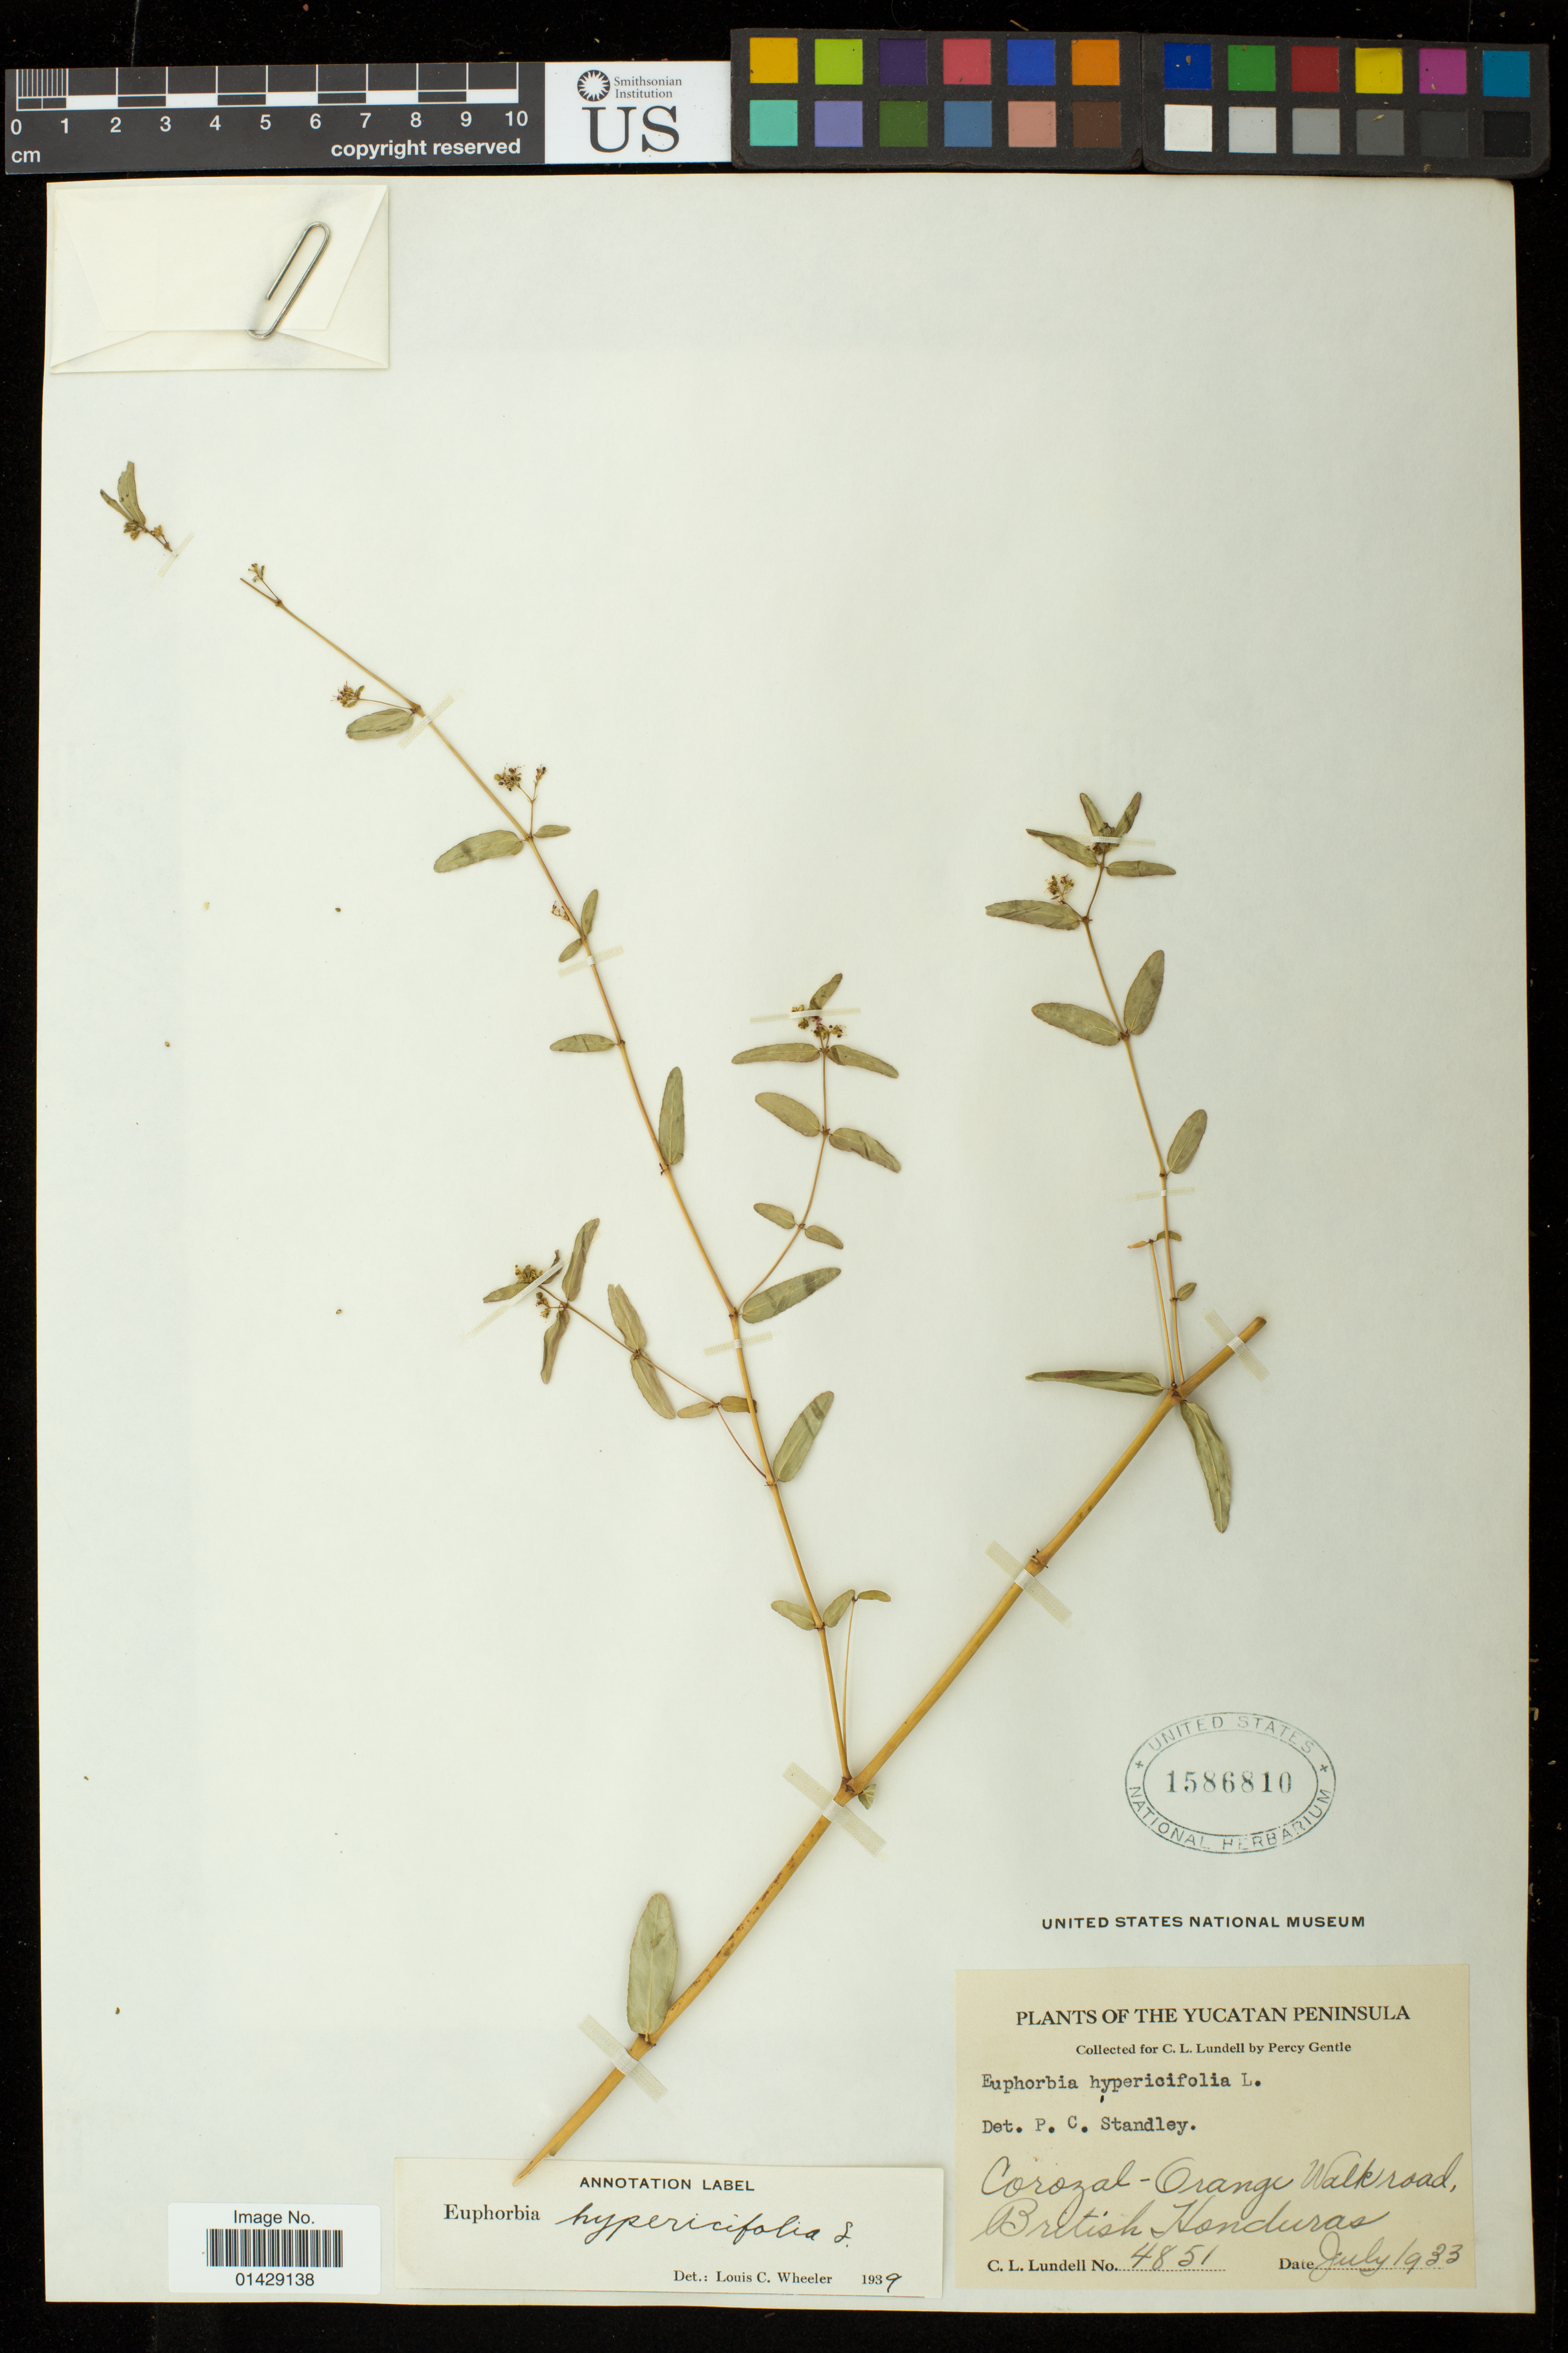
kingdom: Plantae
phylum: Tracheophyta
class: Magnoliopsida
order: Malpighiales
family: Euphorbiaceae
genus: Euphorbia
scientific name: Euphorbia hypericifolia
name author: L.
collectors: P. H. Gentle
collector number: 4851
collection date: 1933-07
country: Belize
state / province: Orange Walk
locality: Corozal-Orange Walk road, British Honduras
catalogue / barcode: US 1586810